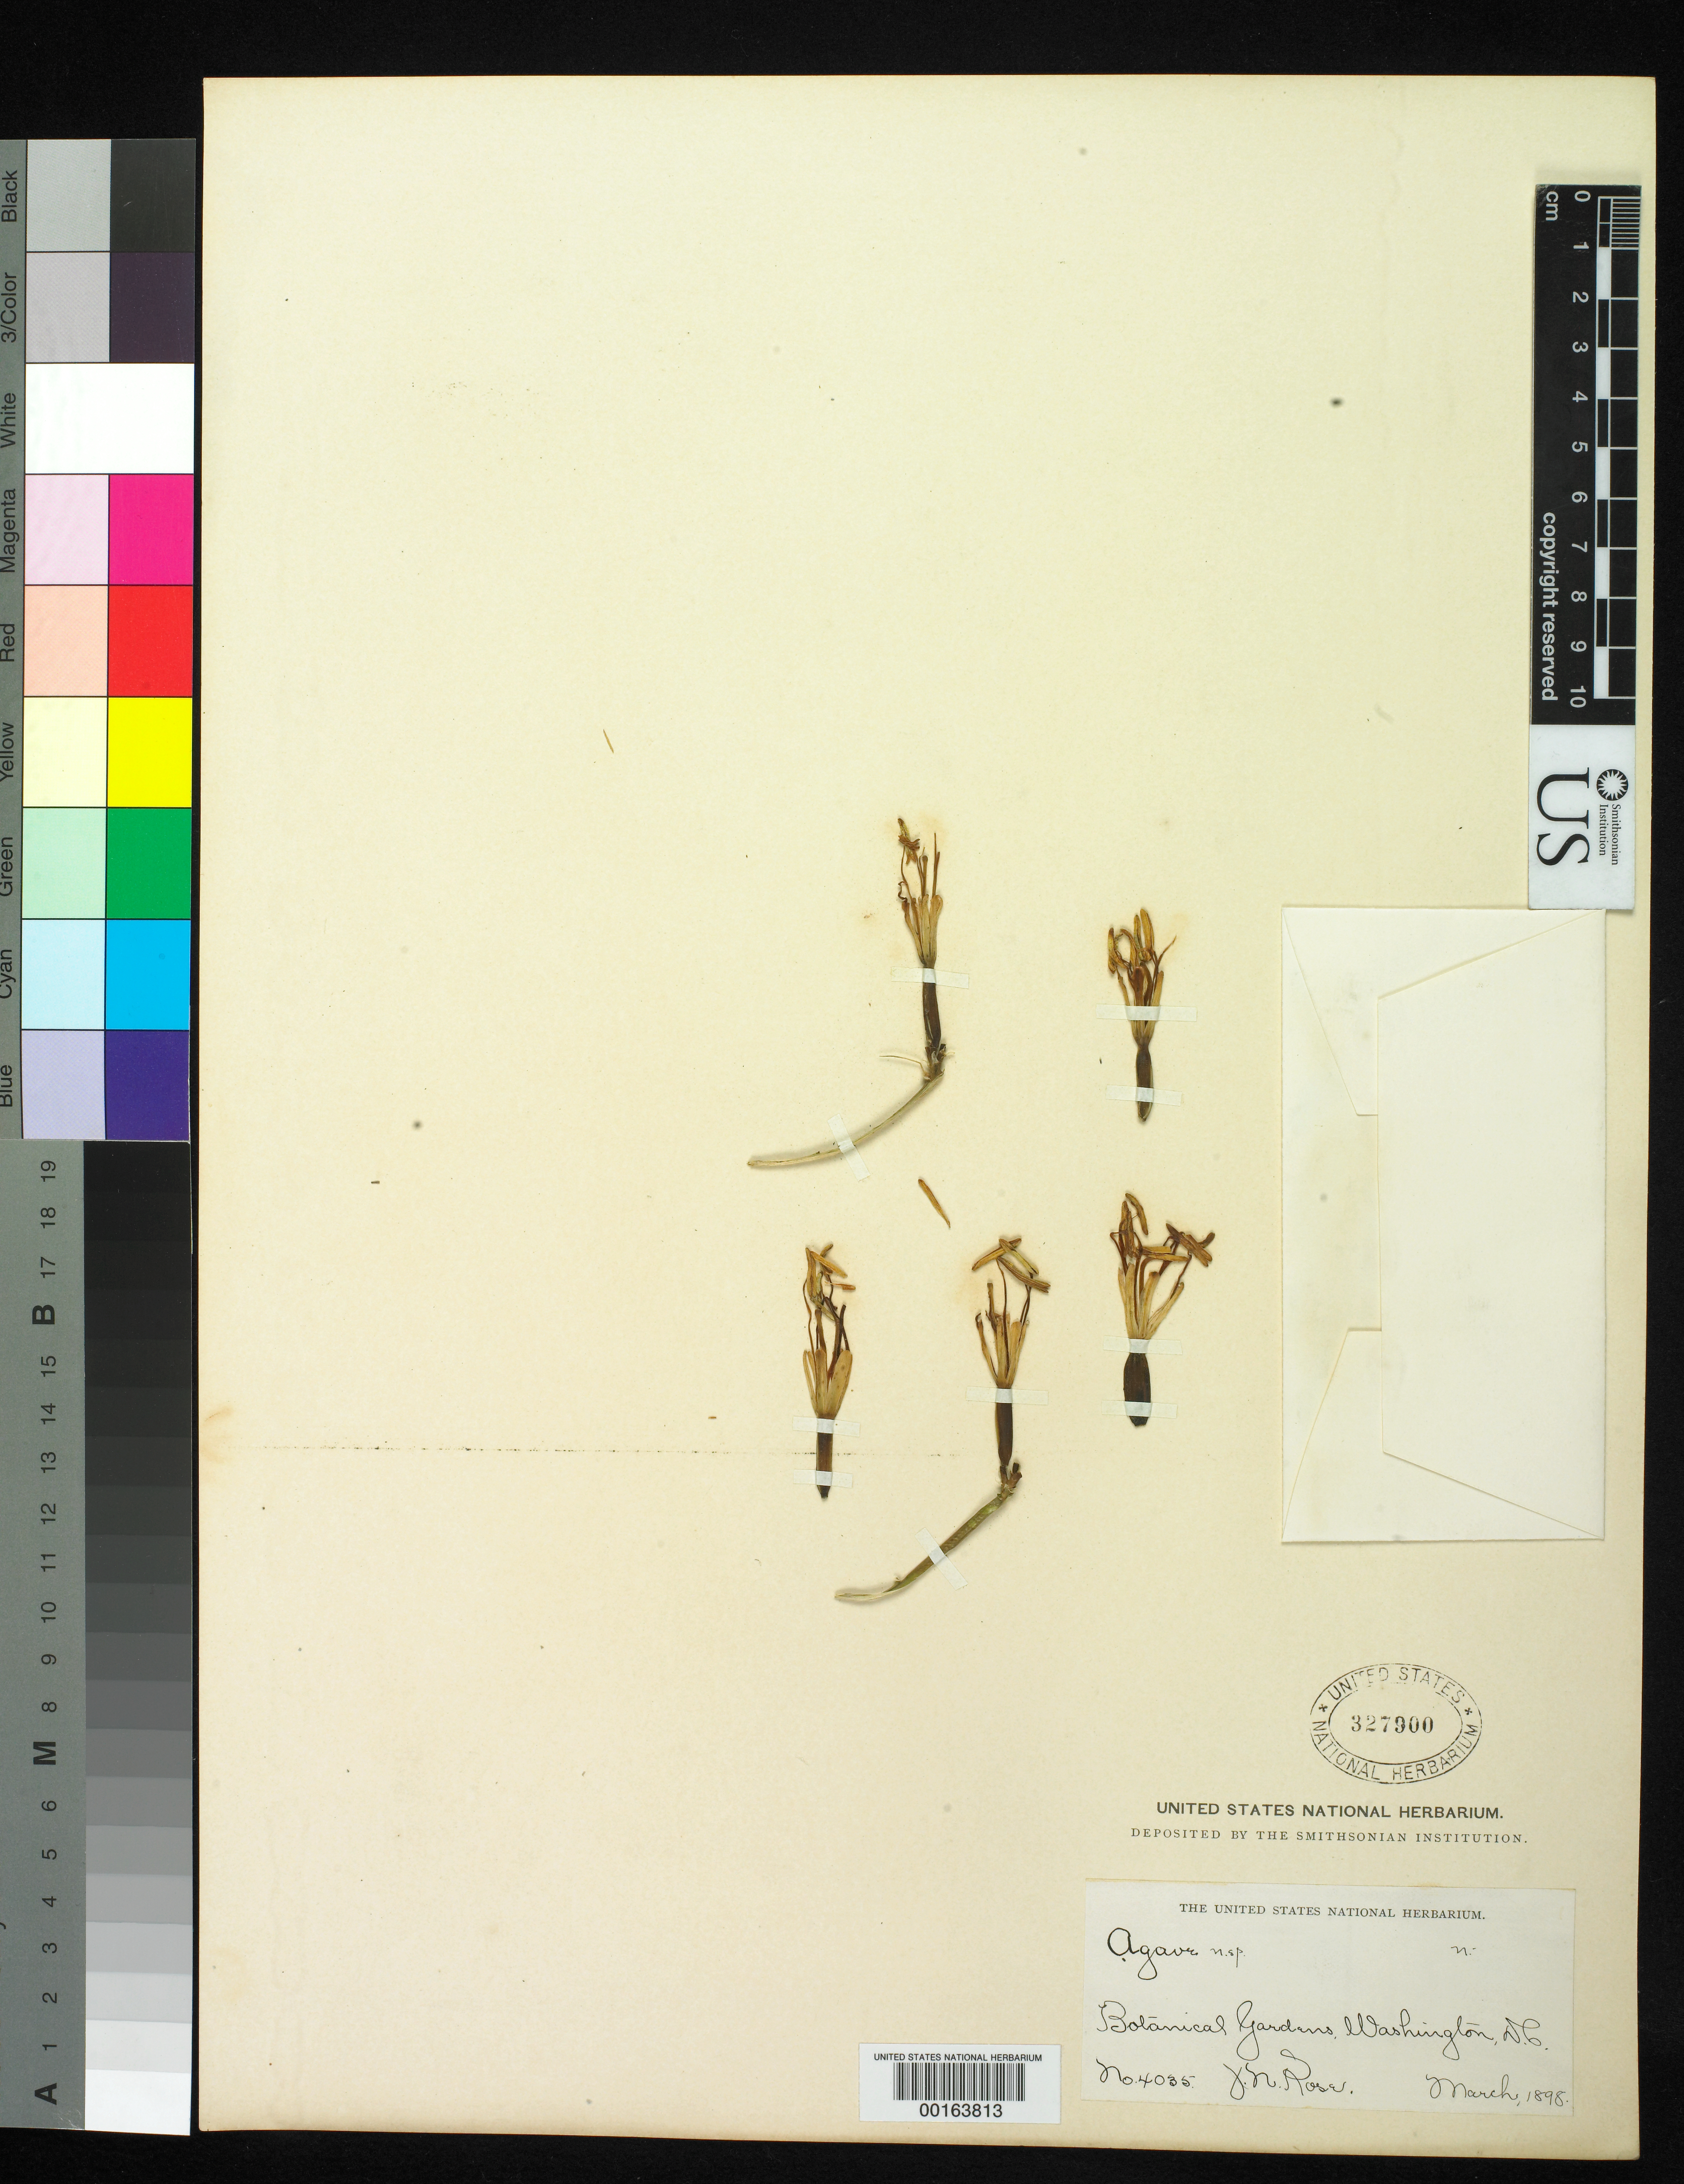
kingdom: Plantae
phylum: Tracheophyta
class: Liliopsida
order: Asparagales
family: Asparagaceae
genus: Agave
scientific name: Agave sp.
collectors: J. N. Rose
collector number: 4035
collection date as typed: Mar 1898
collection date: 1898-03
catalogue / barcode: US 327900